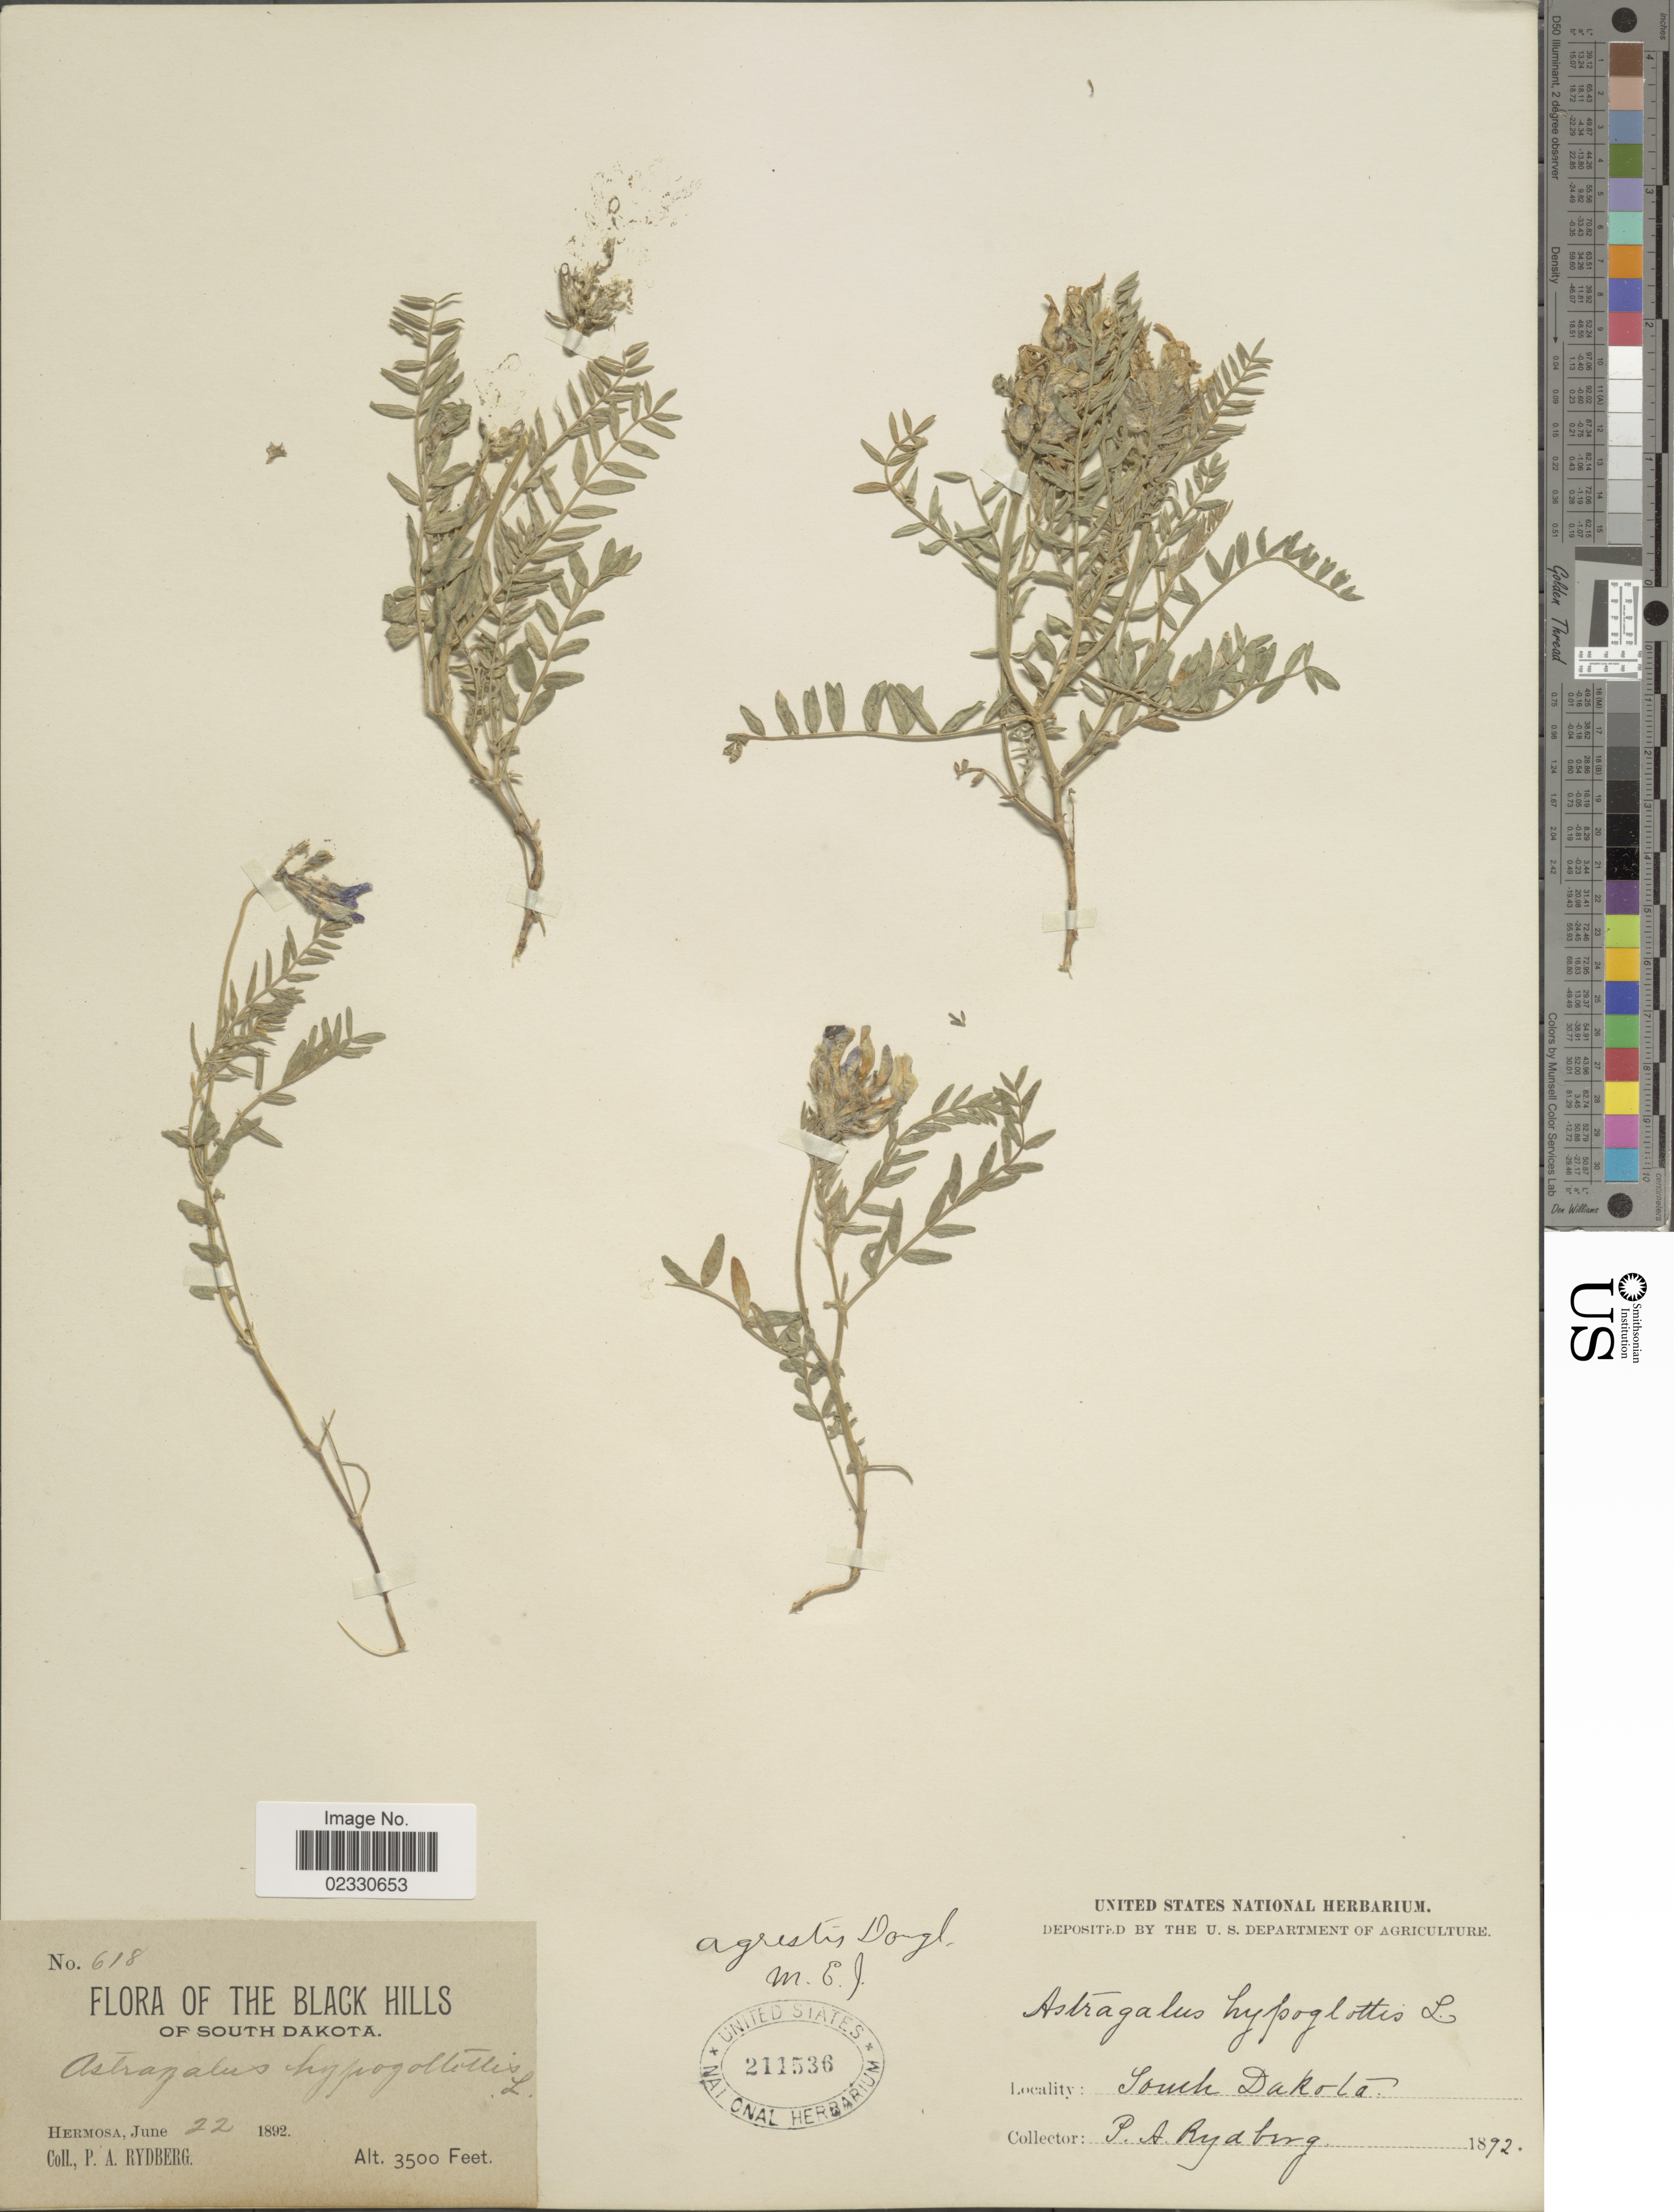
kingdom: Plantae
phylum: Tracheophyta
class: Magnoliopsida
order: Fabales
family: Fabaceae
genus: Astragalus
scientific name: Astragalus dasyglottis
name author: DC.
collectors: P. A. Rydberg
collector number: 618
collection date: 1892-06-22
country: United States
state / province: South Dakota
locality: The Black Hills of South Dakota, Hermosa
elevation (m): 1067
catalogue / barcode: US 211536